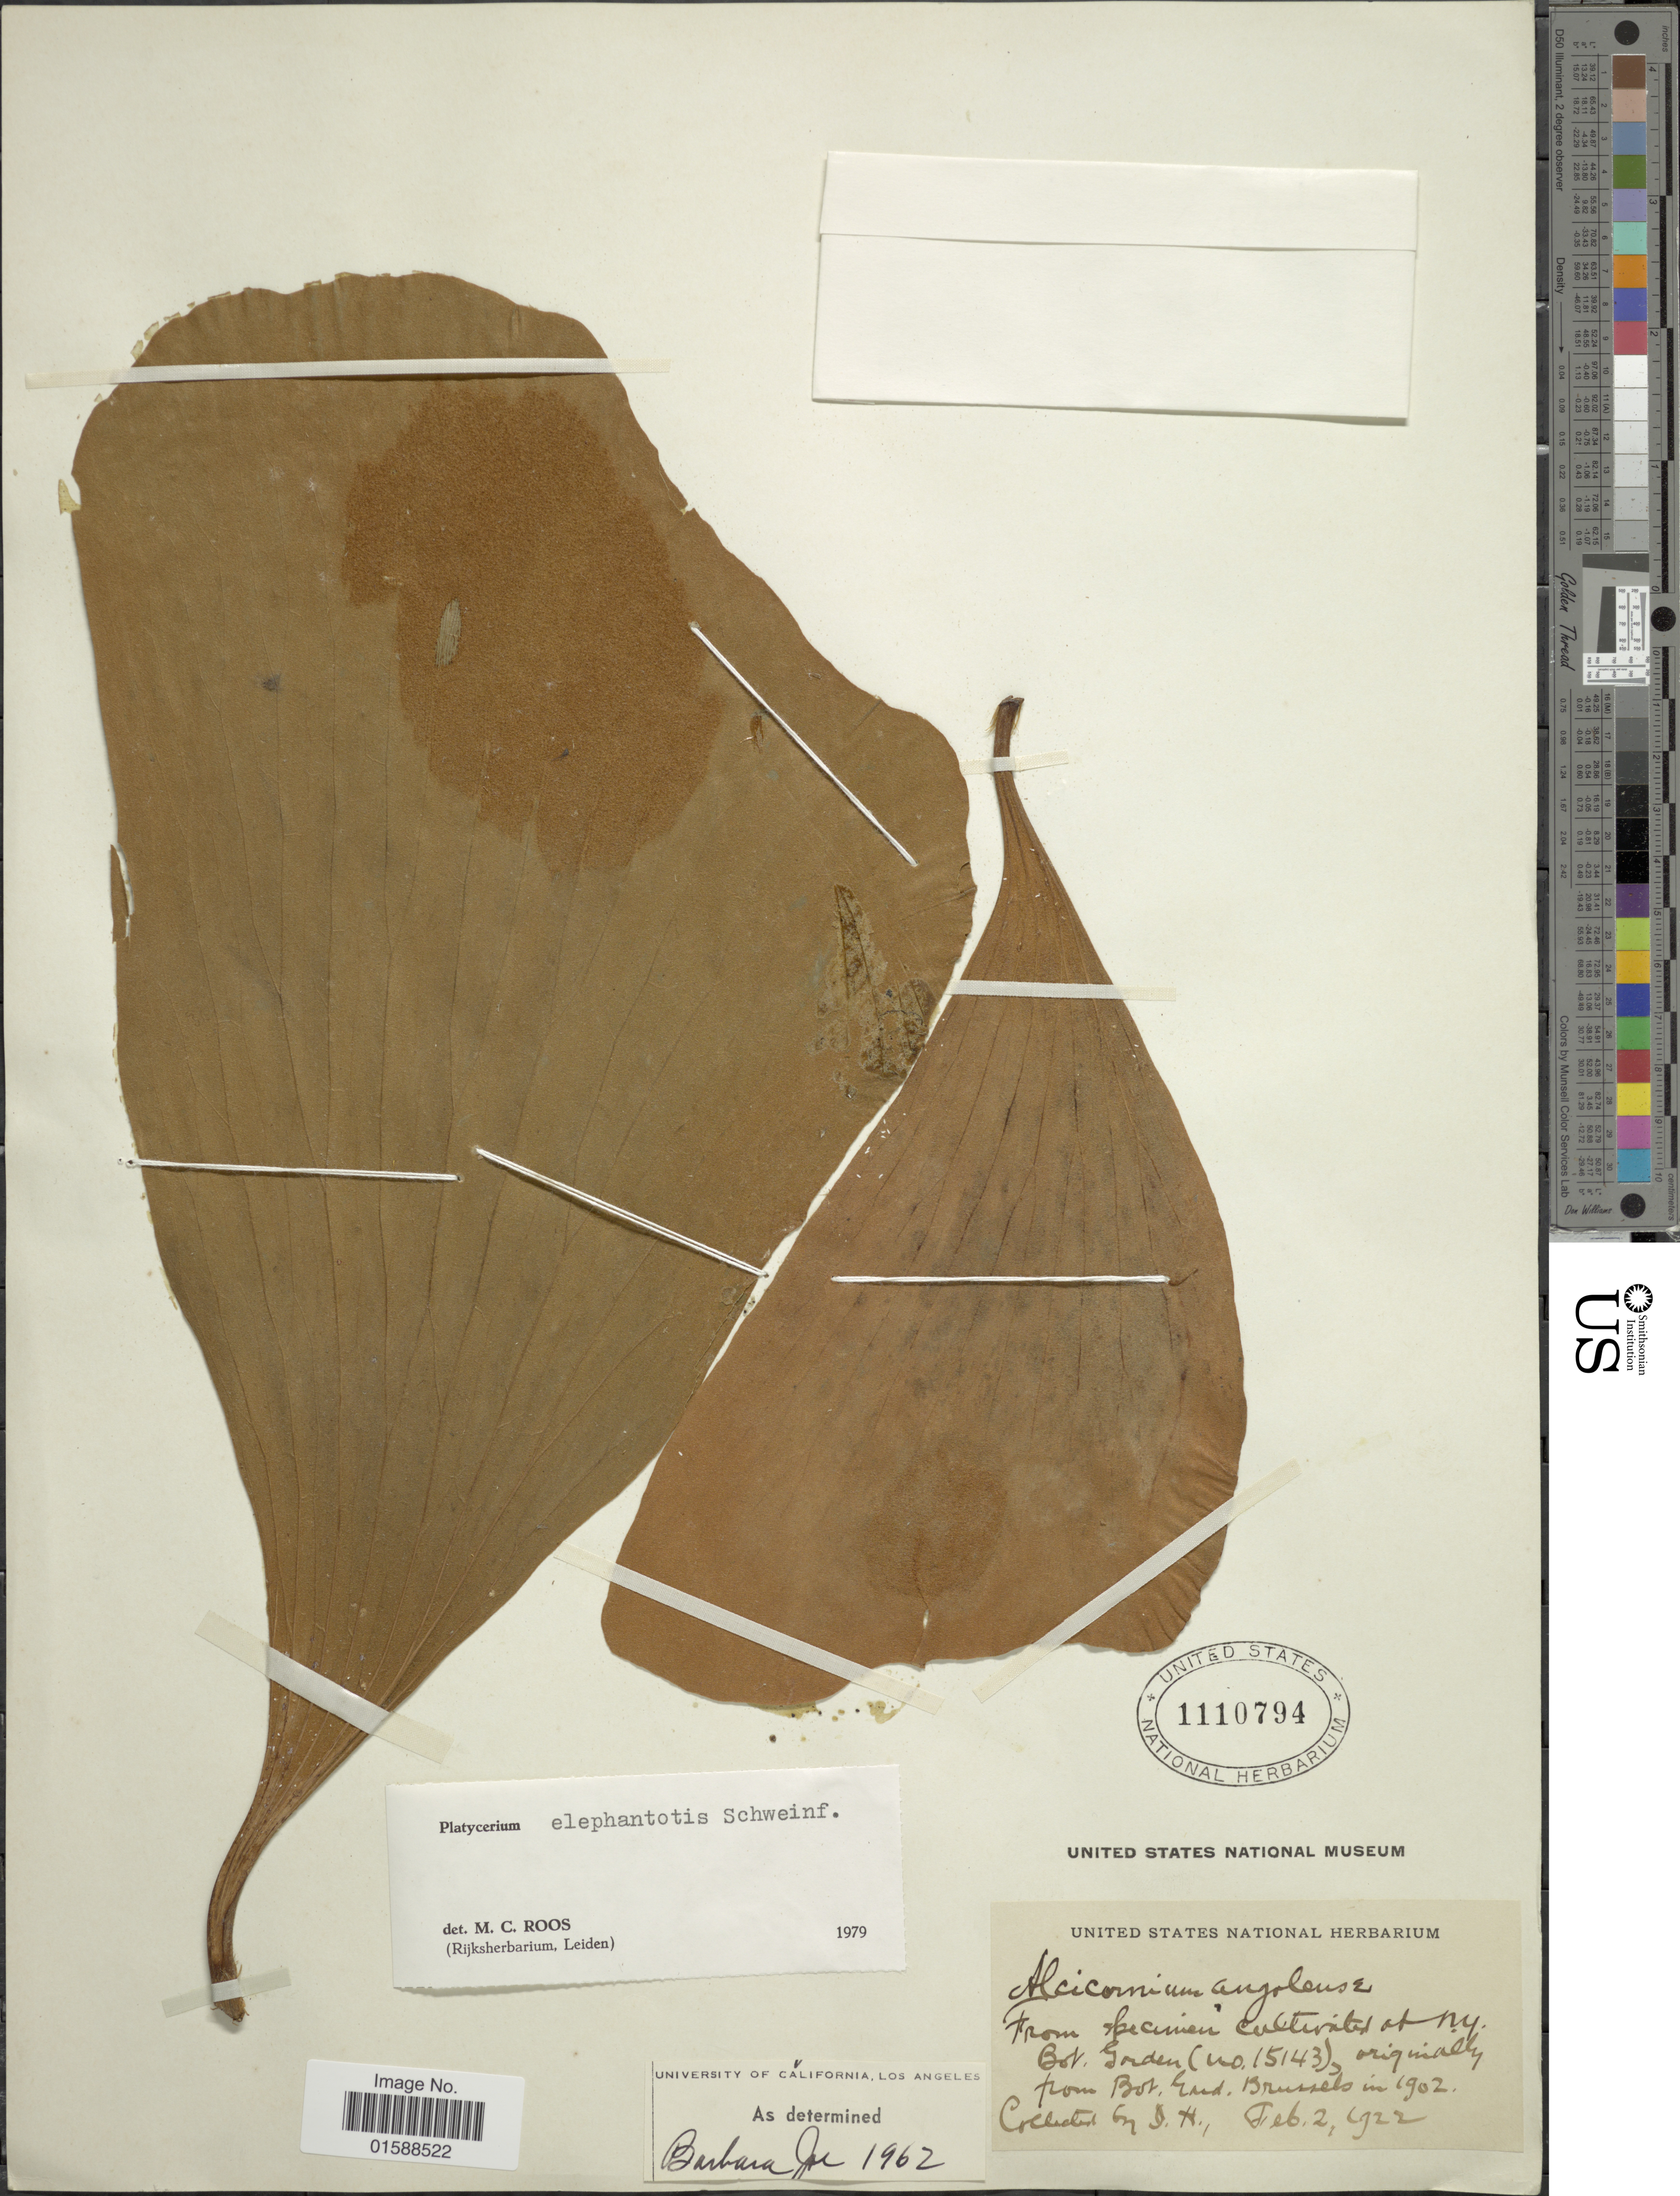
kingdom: Plantae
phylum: Tracheophyta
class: Polypodiopsida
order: Polypodiales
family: Polypodiaceae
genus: Platycerium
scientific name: Platycerium elephantotis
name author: Schweinf.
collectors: J. H.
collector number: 15143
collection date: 1922-02-02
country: United States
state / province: New York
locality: N. Y. Bot. Garden, originally from Bot. Gard. Brussels [unsure placement]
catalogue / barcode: US 1110794